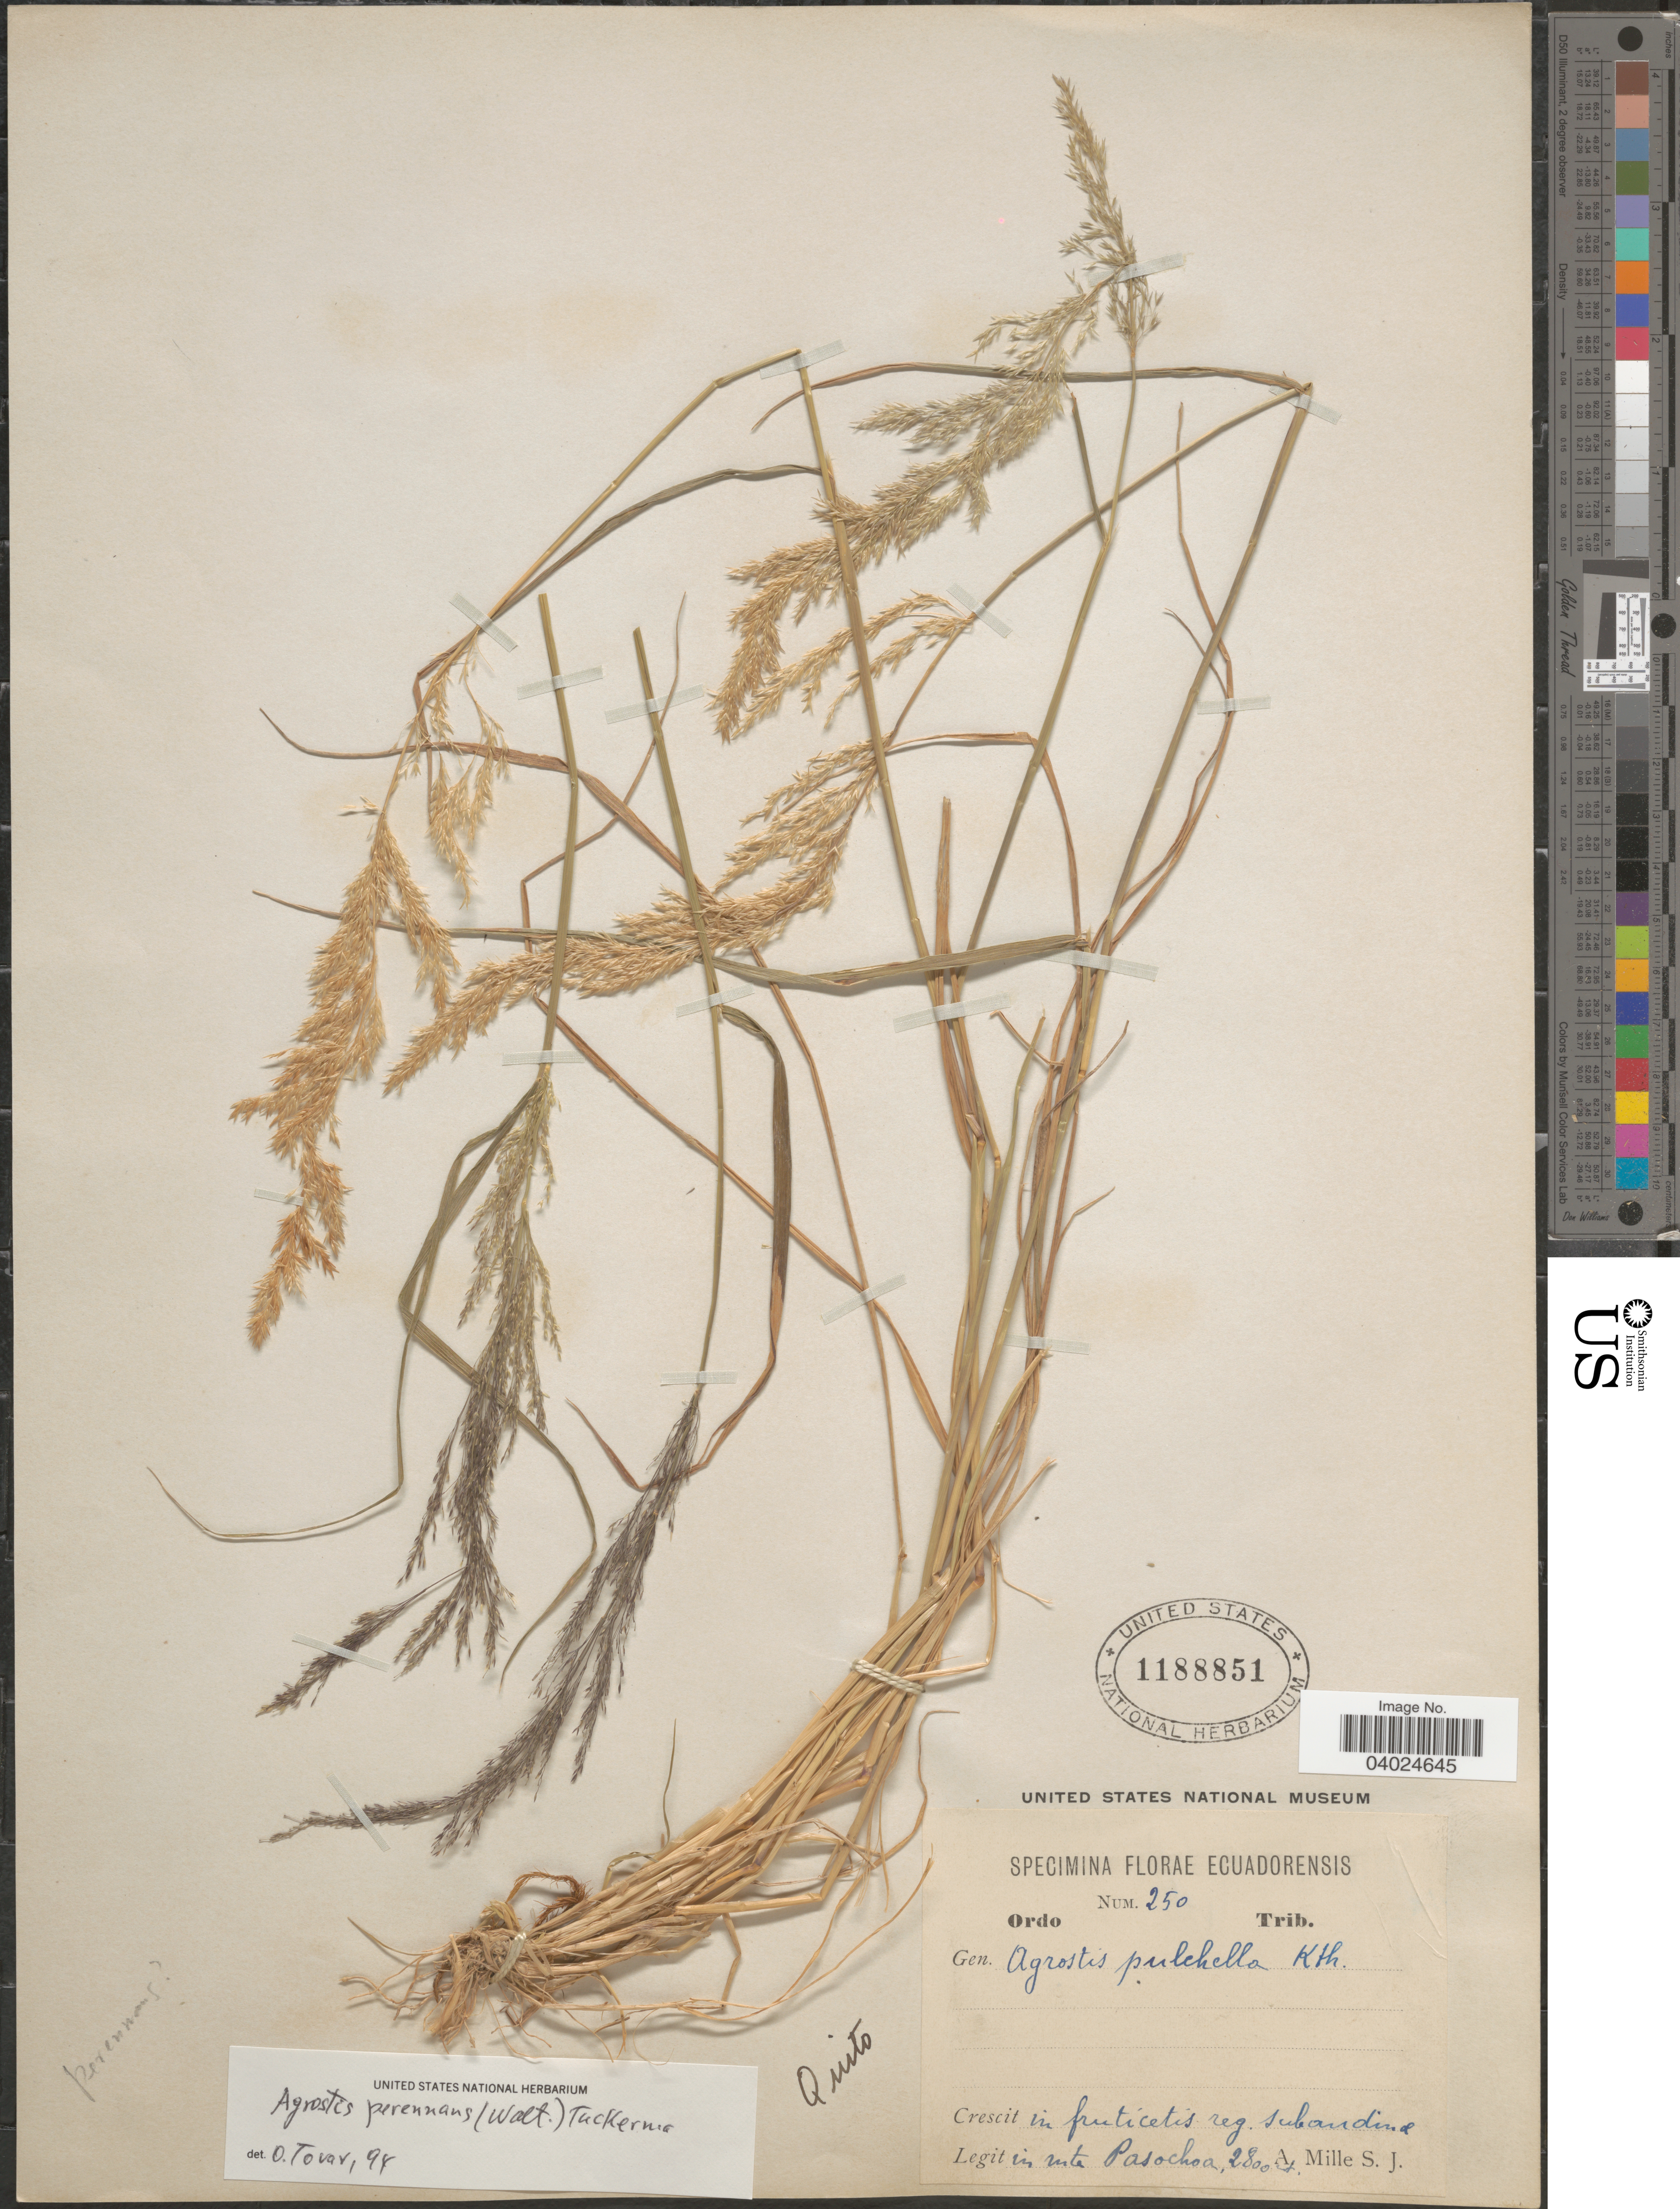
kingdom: Plantae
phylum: Tracheophyta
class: Liliopsida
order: Poales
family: Poaceae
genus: Agrostis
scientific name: Agrostis perennans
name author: (Walter) Tuck.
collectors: A. Mille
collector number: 250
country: Ecuador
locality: In fruticetis reg. subandina in mte Pasochoa. Quito.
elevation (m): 2800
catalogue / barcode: US 1188851